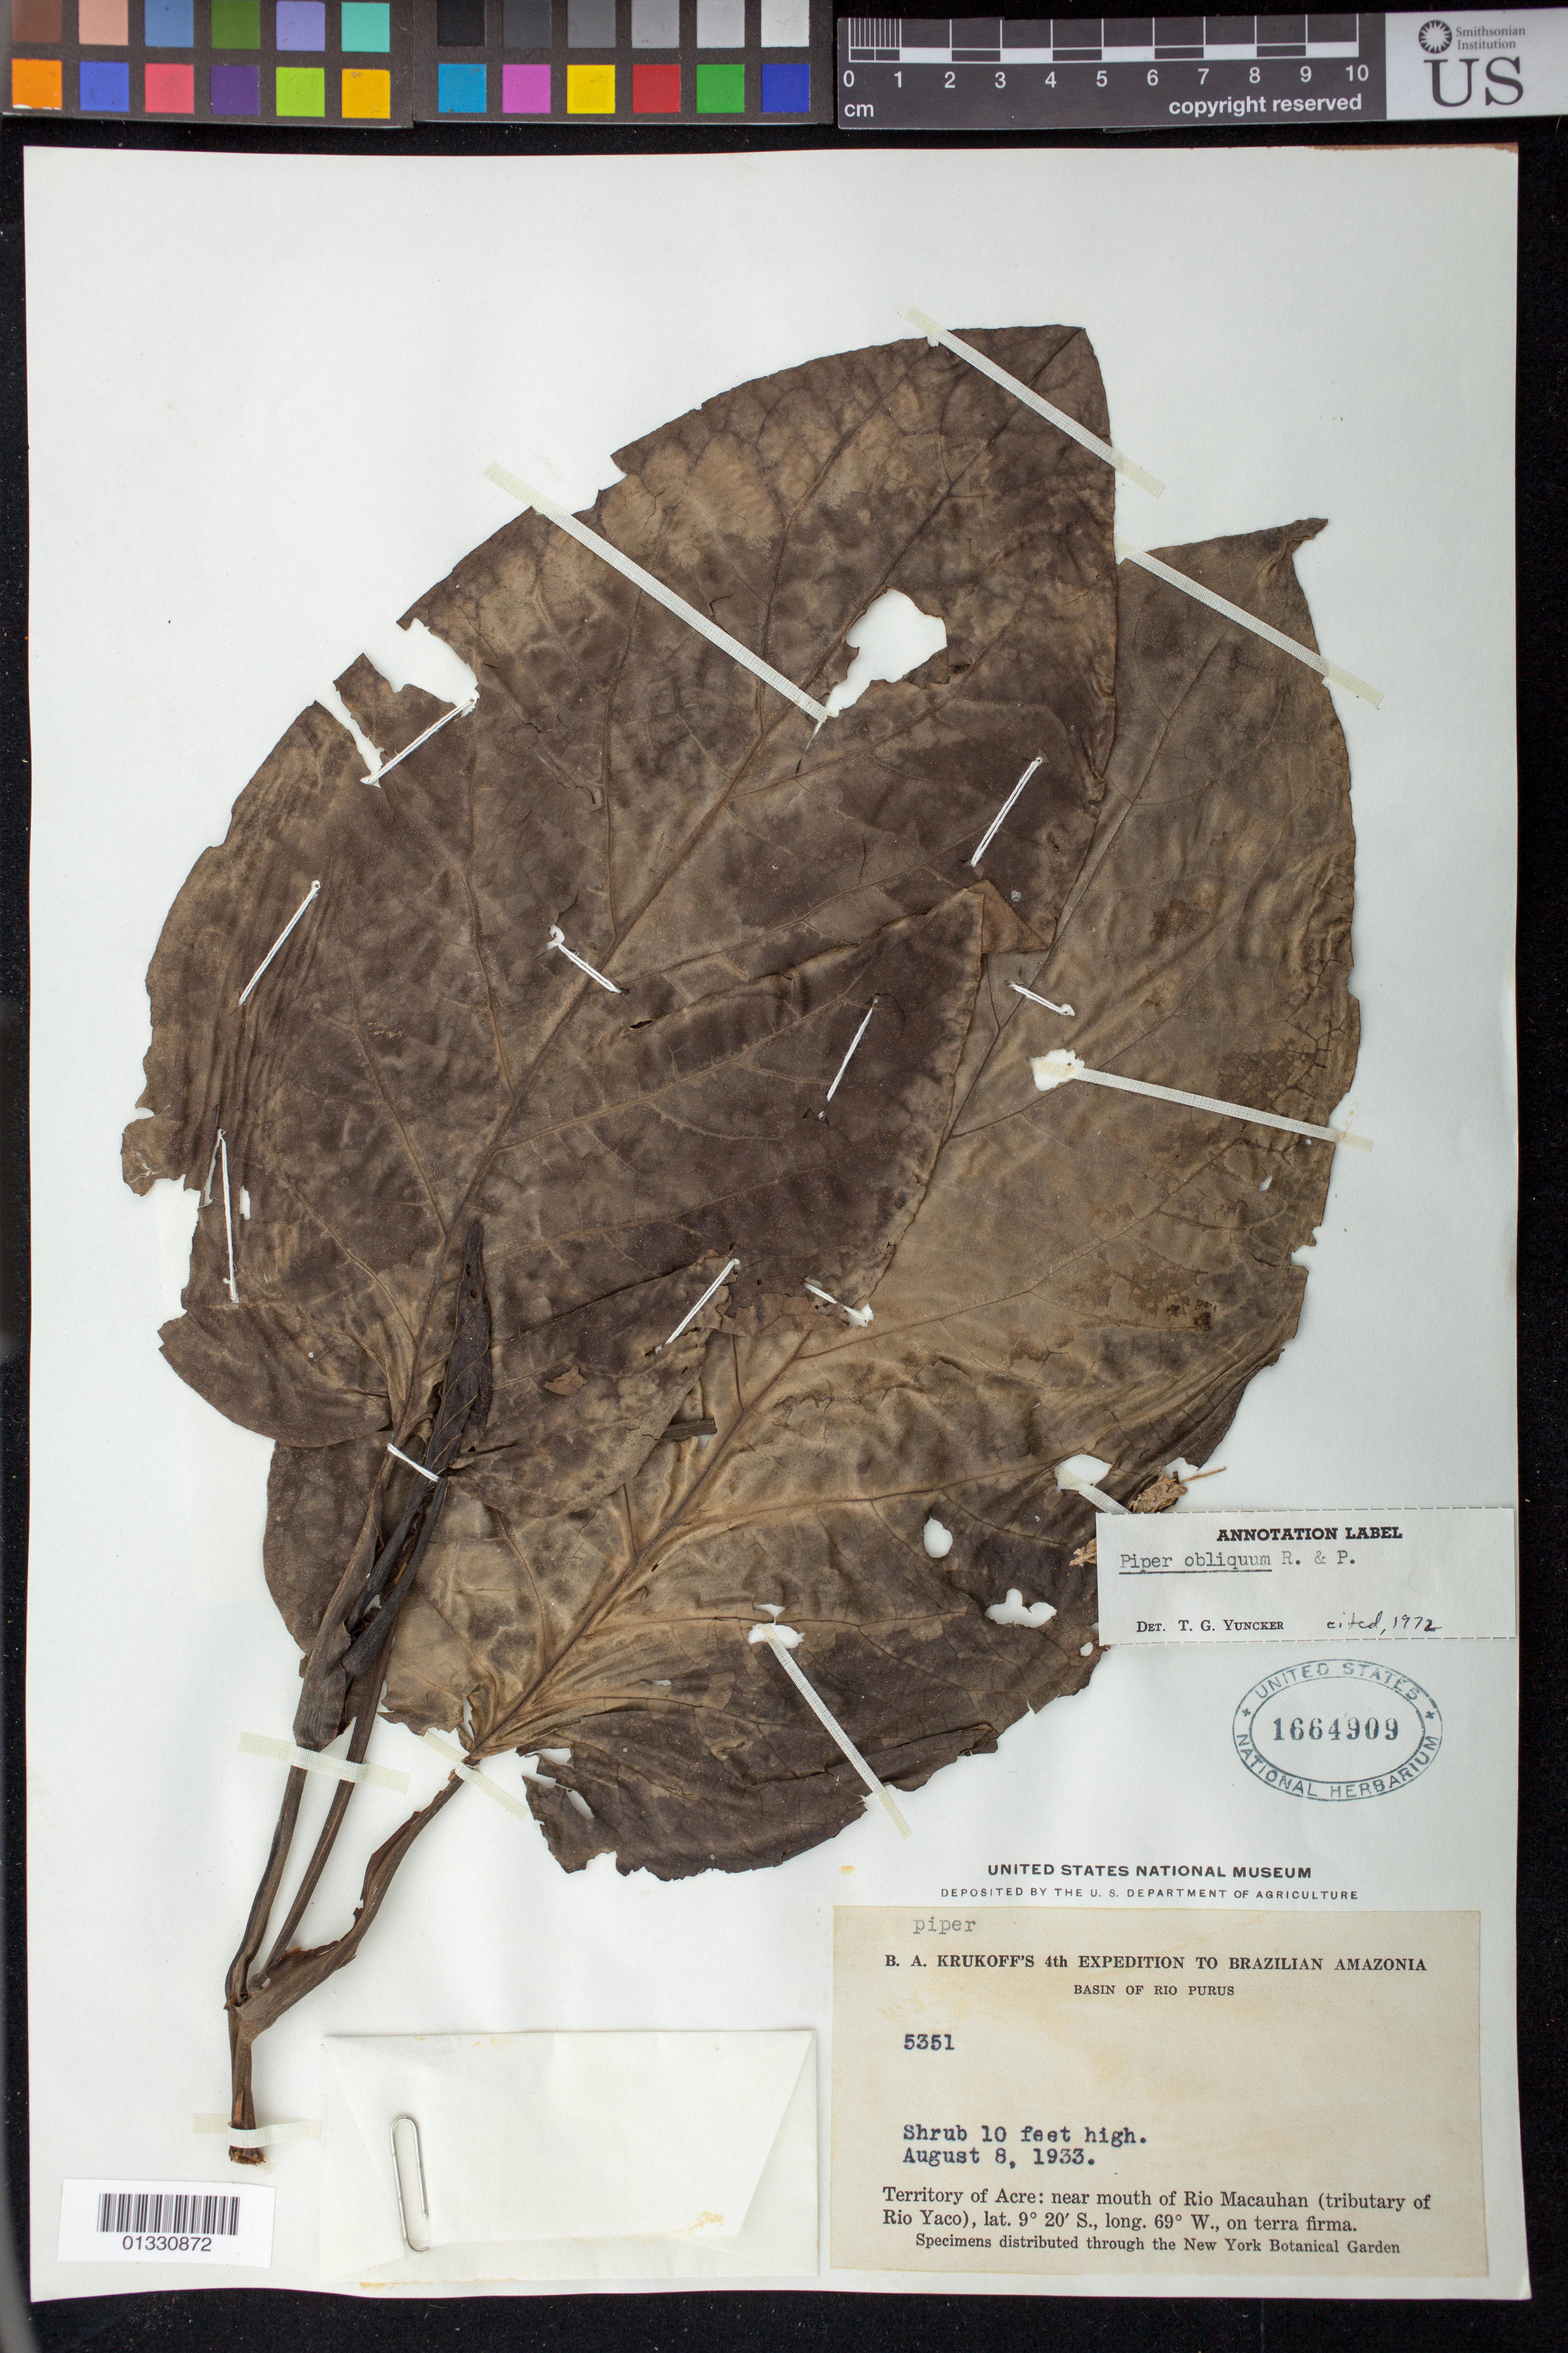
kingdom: Plantae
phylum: Tracheophyta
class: Magnoliopsida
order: Piperales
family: Piperaceae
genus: Piper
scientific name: Piper obliquum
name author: Ruiz & Pav.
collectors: B. A. Krukoff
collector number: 5351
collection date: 1933-08-08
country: Brazil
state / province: Acre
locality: Near mouth of Rio Macauhan ( tributary of Rio Yaco)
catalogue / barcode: US 1664909